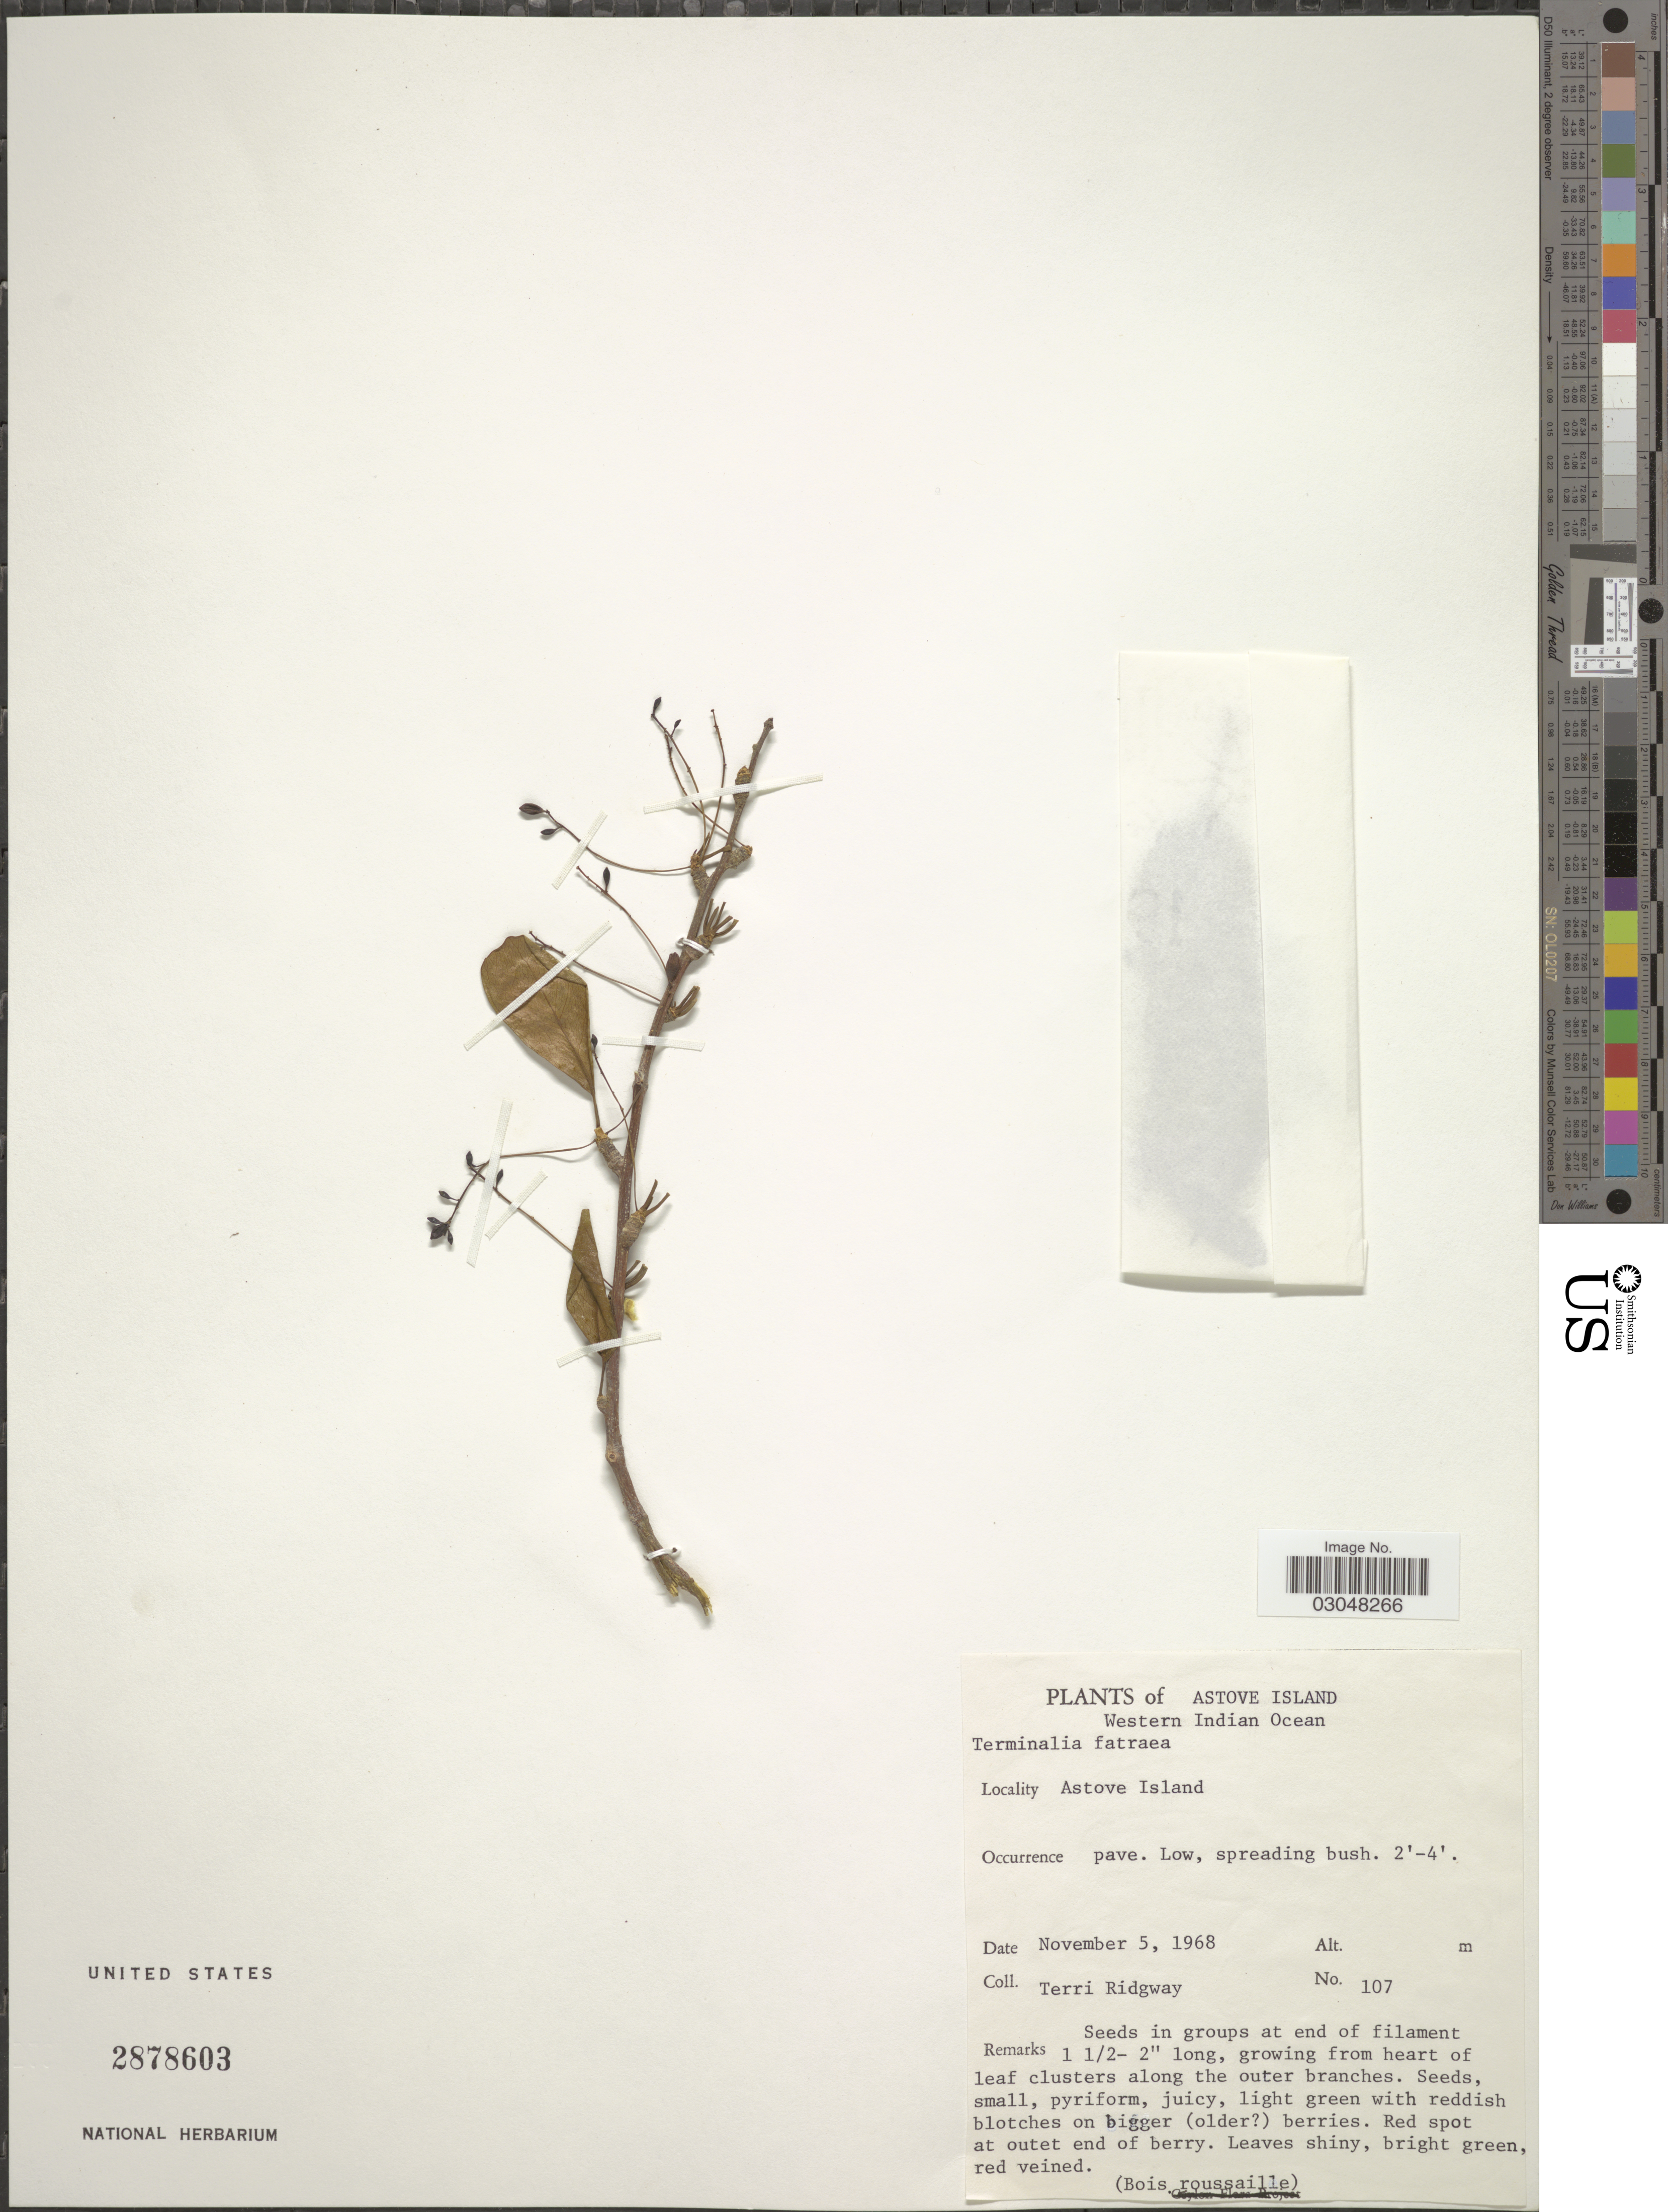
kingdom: Plantae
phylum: Tracheophyta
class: Magnoliopsida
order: Myrtales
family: Combretaceae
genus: Terminalia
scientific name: Terminalia boivinii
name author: Tul.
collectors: T. Ridgway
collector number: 107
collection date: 1968-11-05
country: Seychelles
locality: Astove Island. Western Indian Ocean. Astove Island.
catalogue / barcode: US 2878603